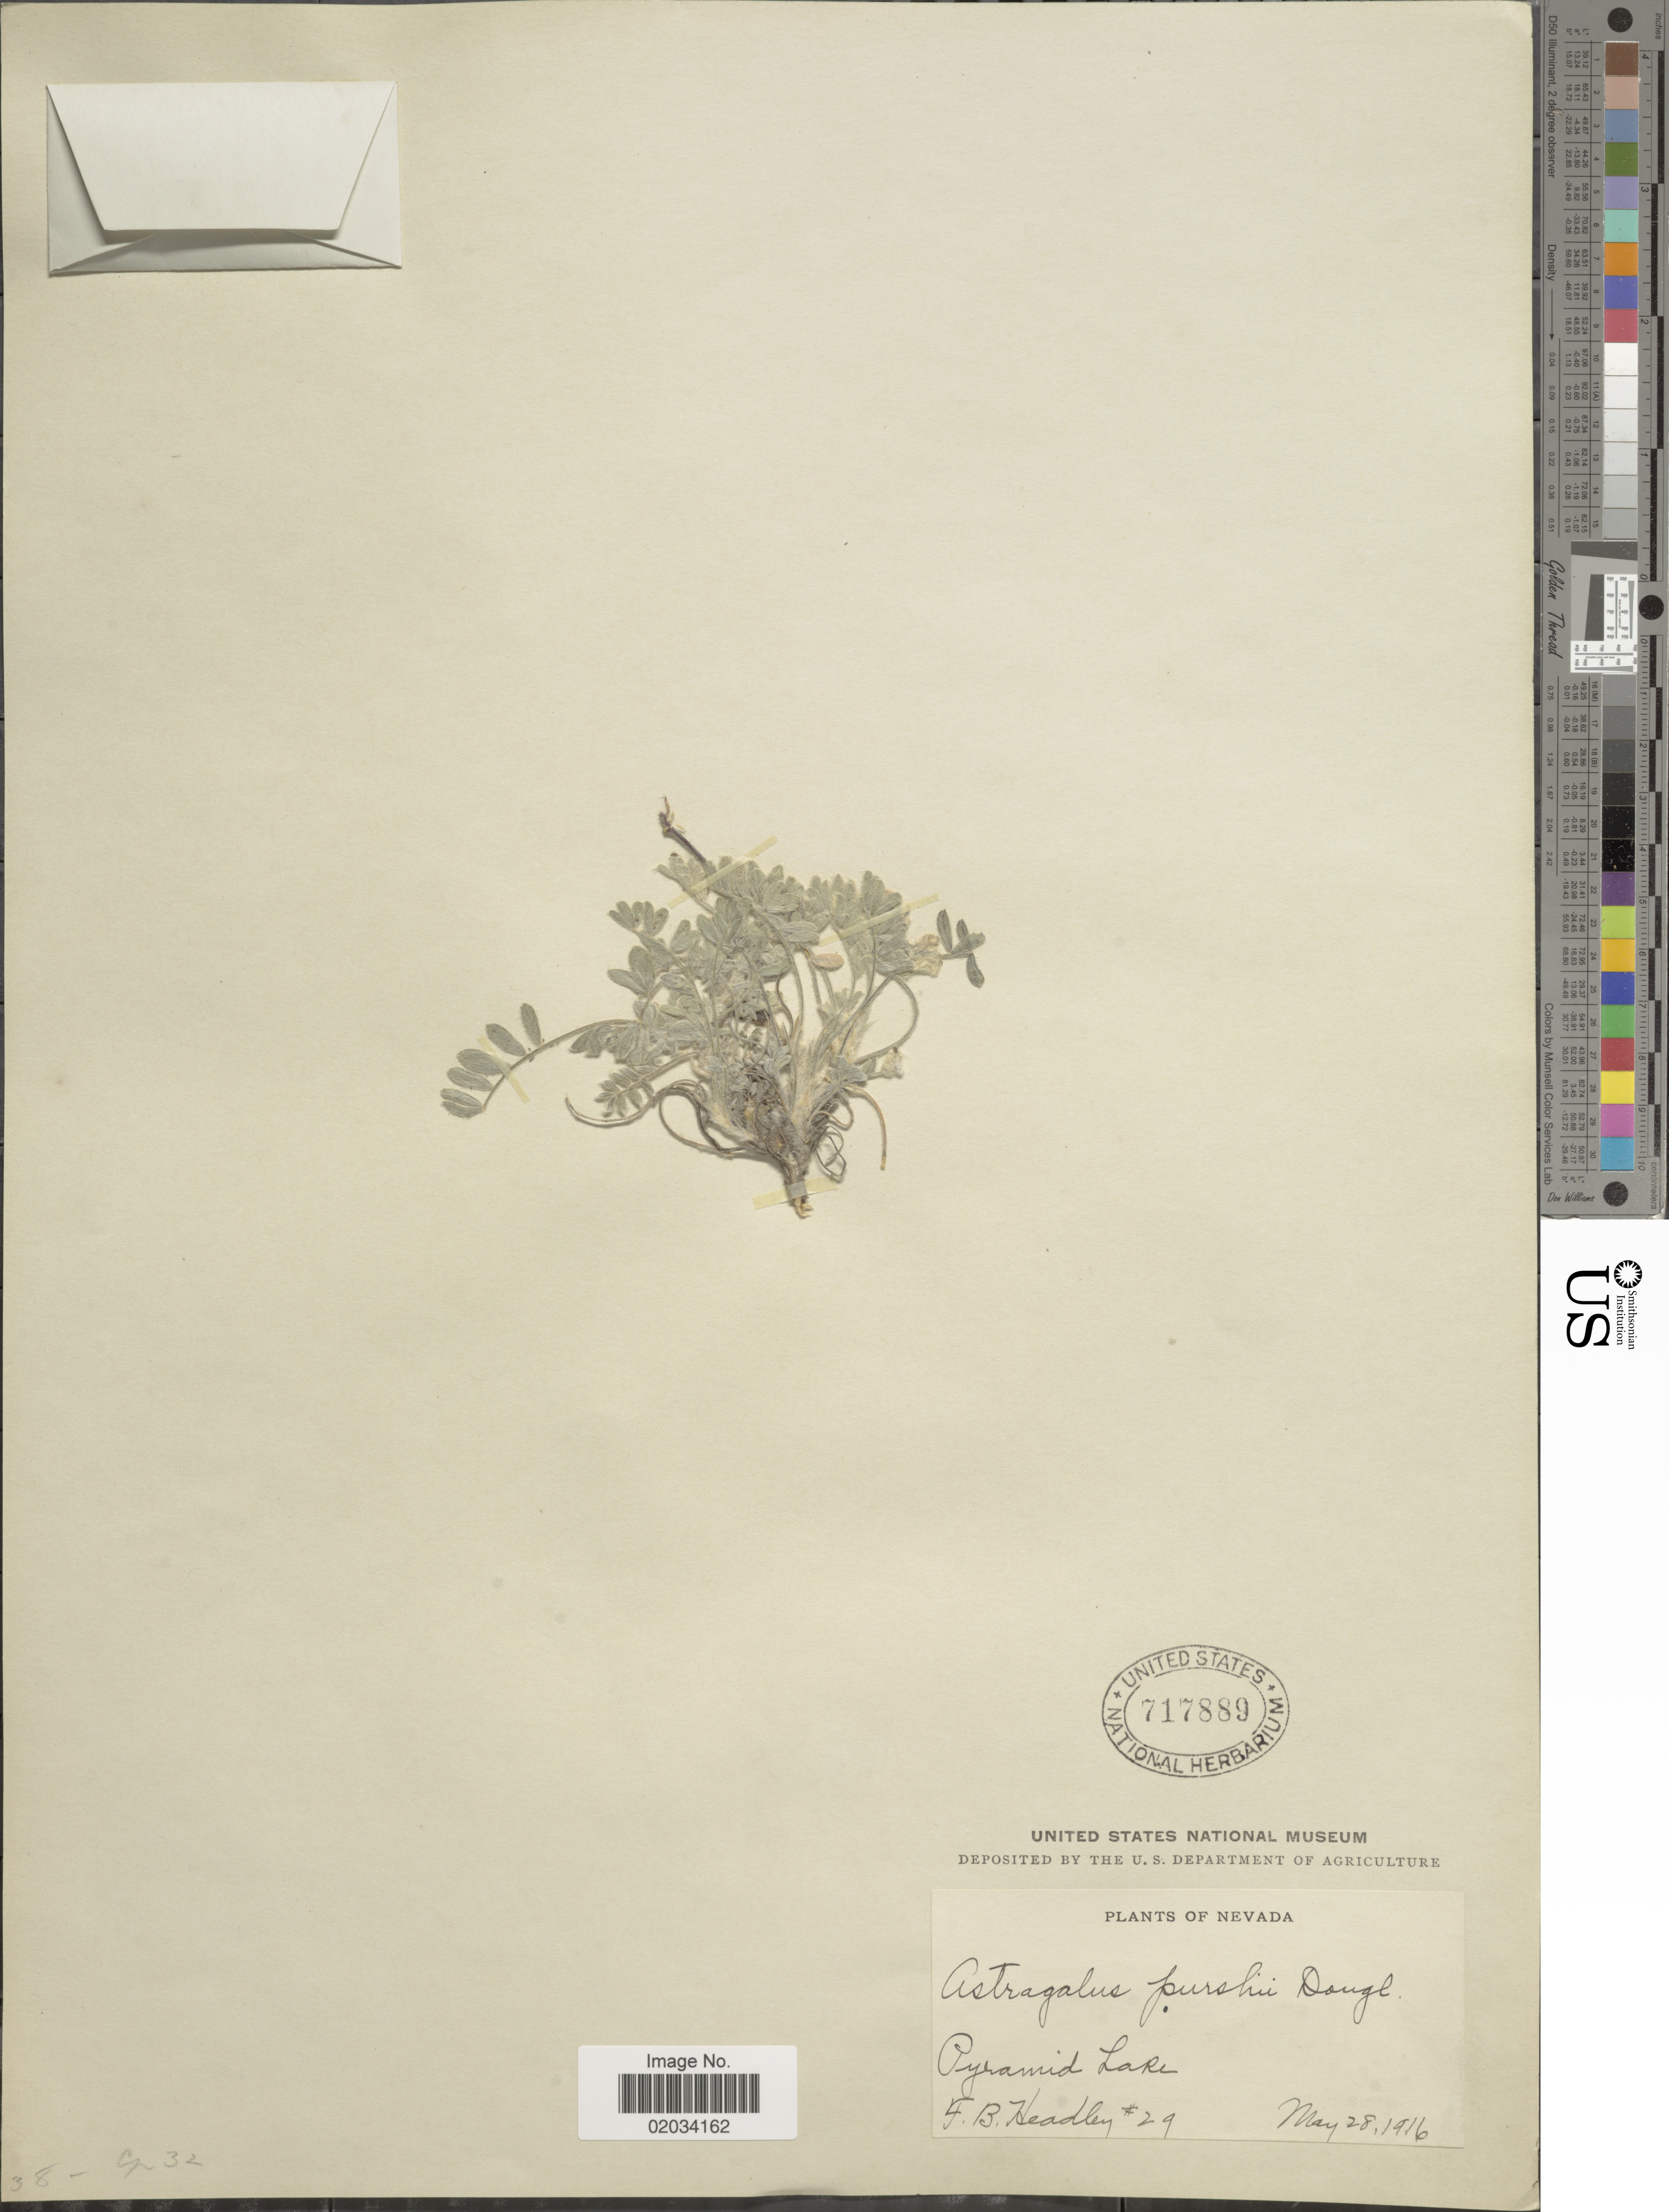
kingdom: Plantae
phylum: Tracheophyta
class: Magnoliopsida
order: Fabales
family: Fabaceae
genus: Astragalus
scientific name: Astragalus purshii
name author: Douglas ex Hook.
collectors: F. B. Headley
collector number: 29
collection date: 1916-05-28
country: United States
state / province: Nevada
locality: Pyramid Lake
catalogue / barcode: US 717889